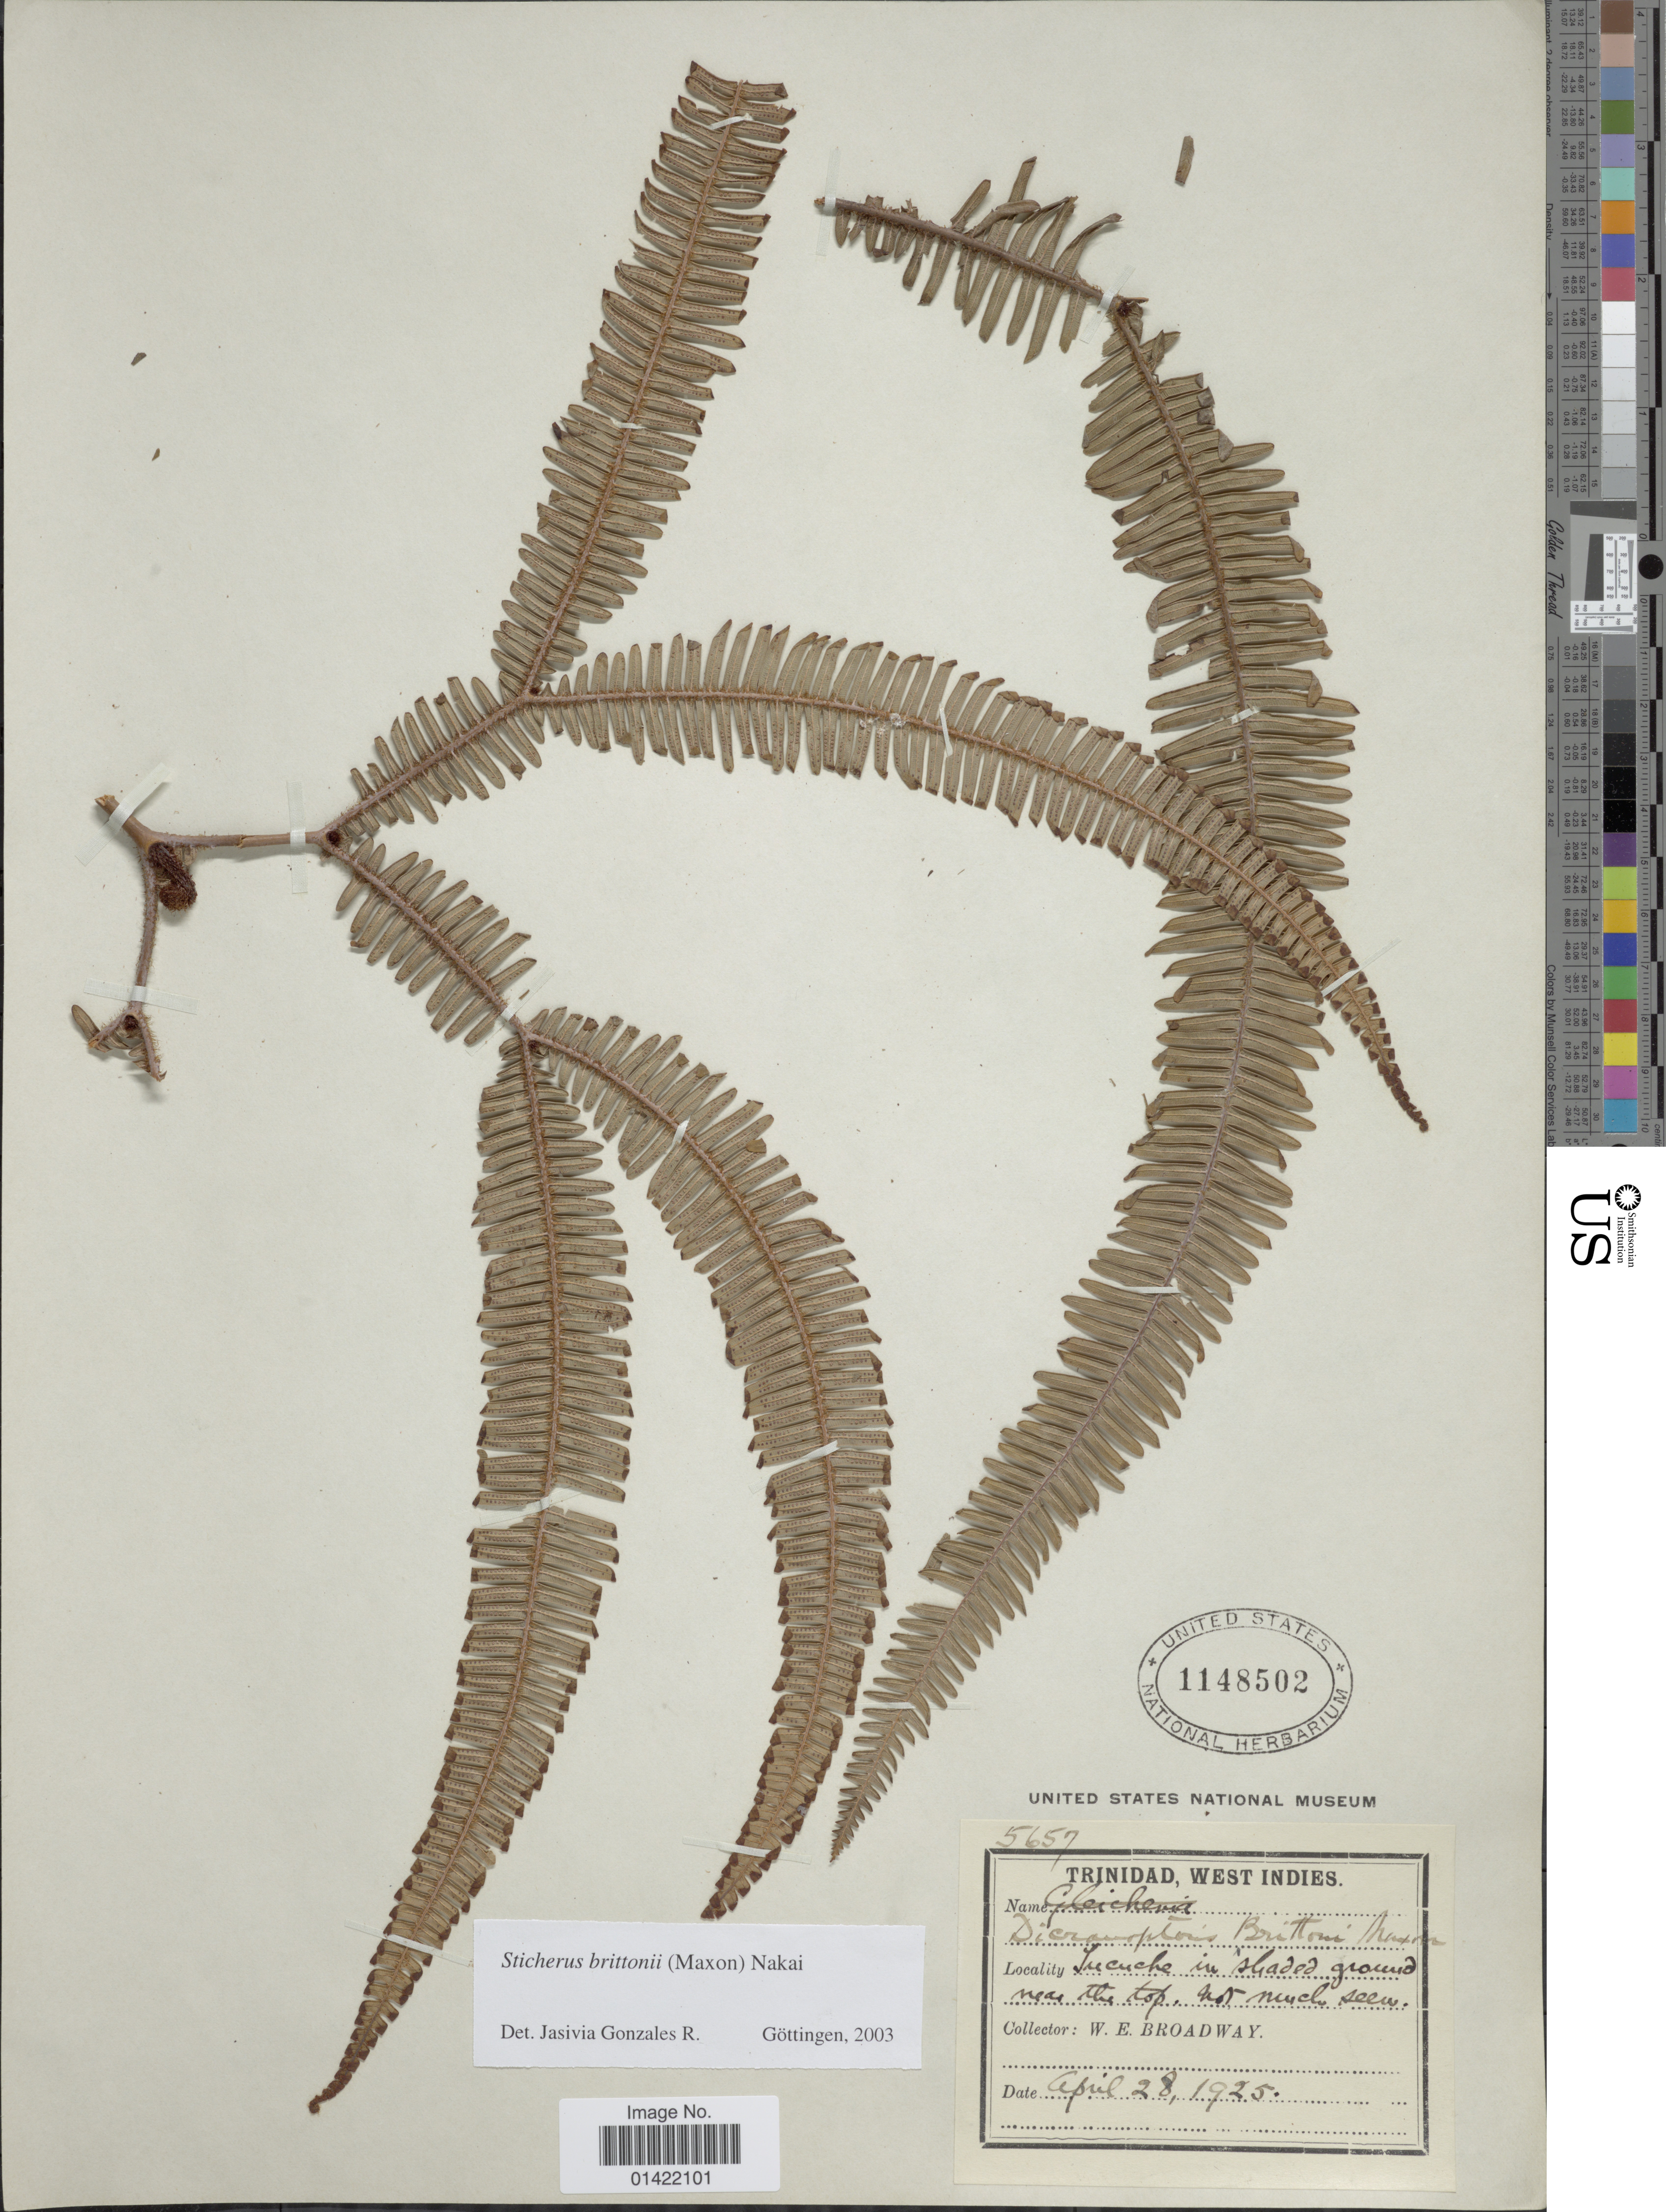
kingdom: Plantae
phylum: Tracheophyta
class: Polypodiopsida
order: Gleicheniales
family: Gleicheniaceae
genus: Sticherus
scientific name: Sticherus rubiginosus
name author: (Mett.) Nakai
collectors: W. E. Broadway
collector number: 5657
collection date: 1925-04-28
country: Trinidad and Tobago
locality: Trinidad, West Indies, Tucuche in shaded ground near the top.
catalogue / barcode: US 1148502